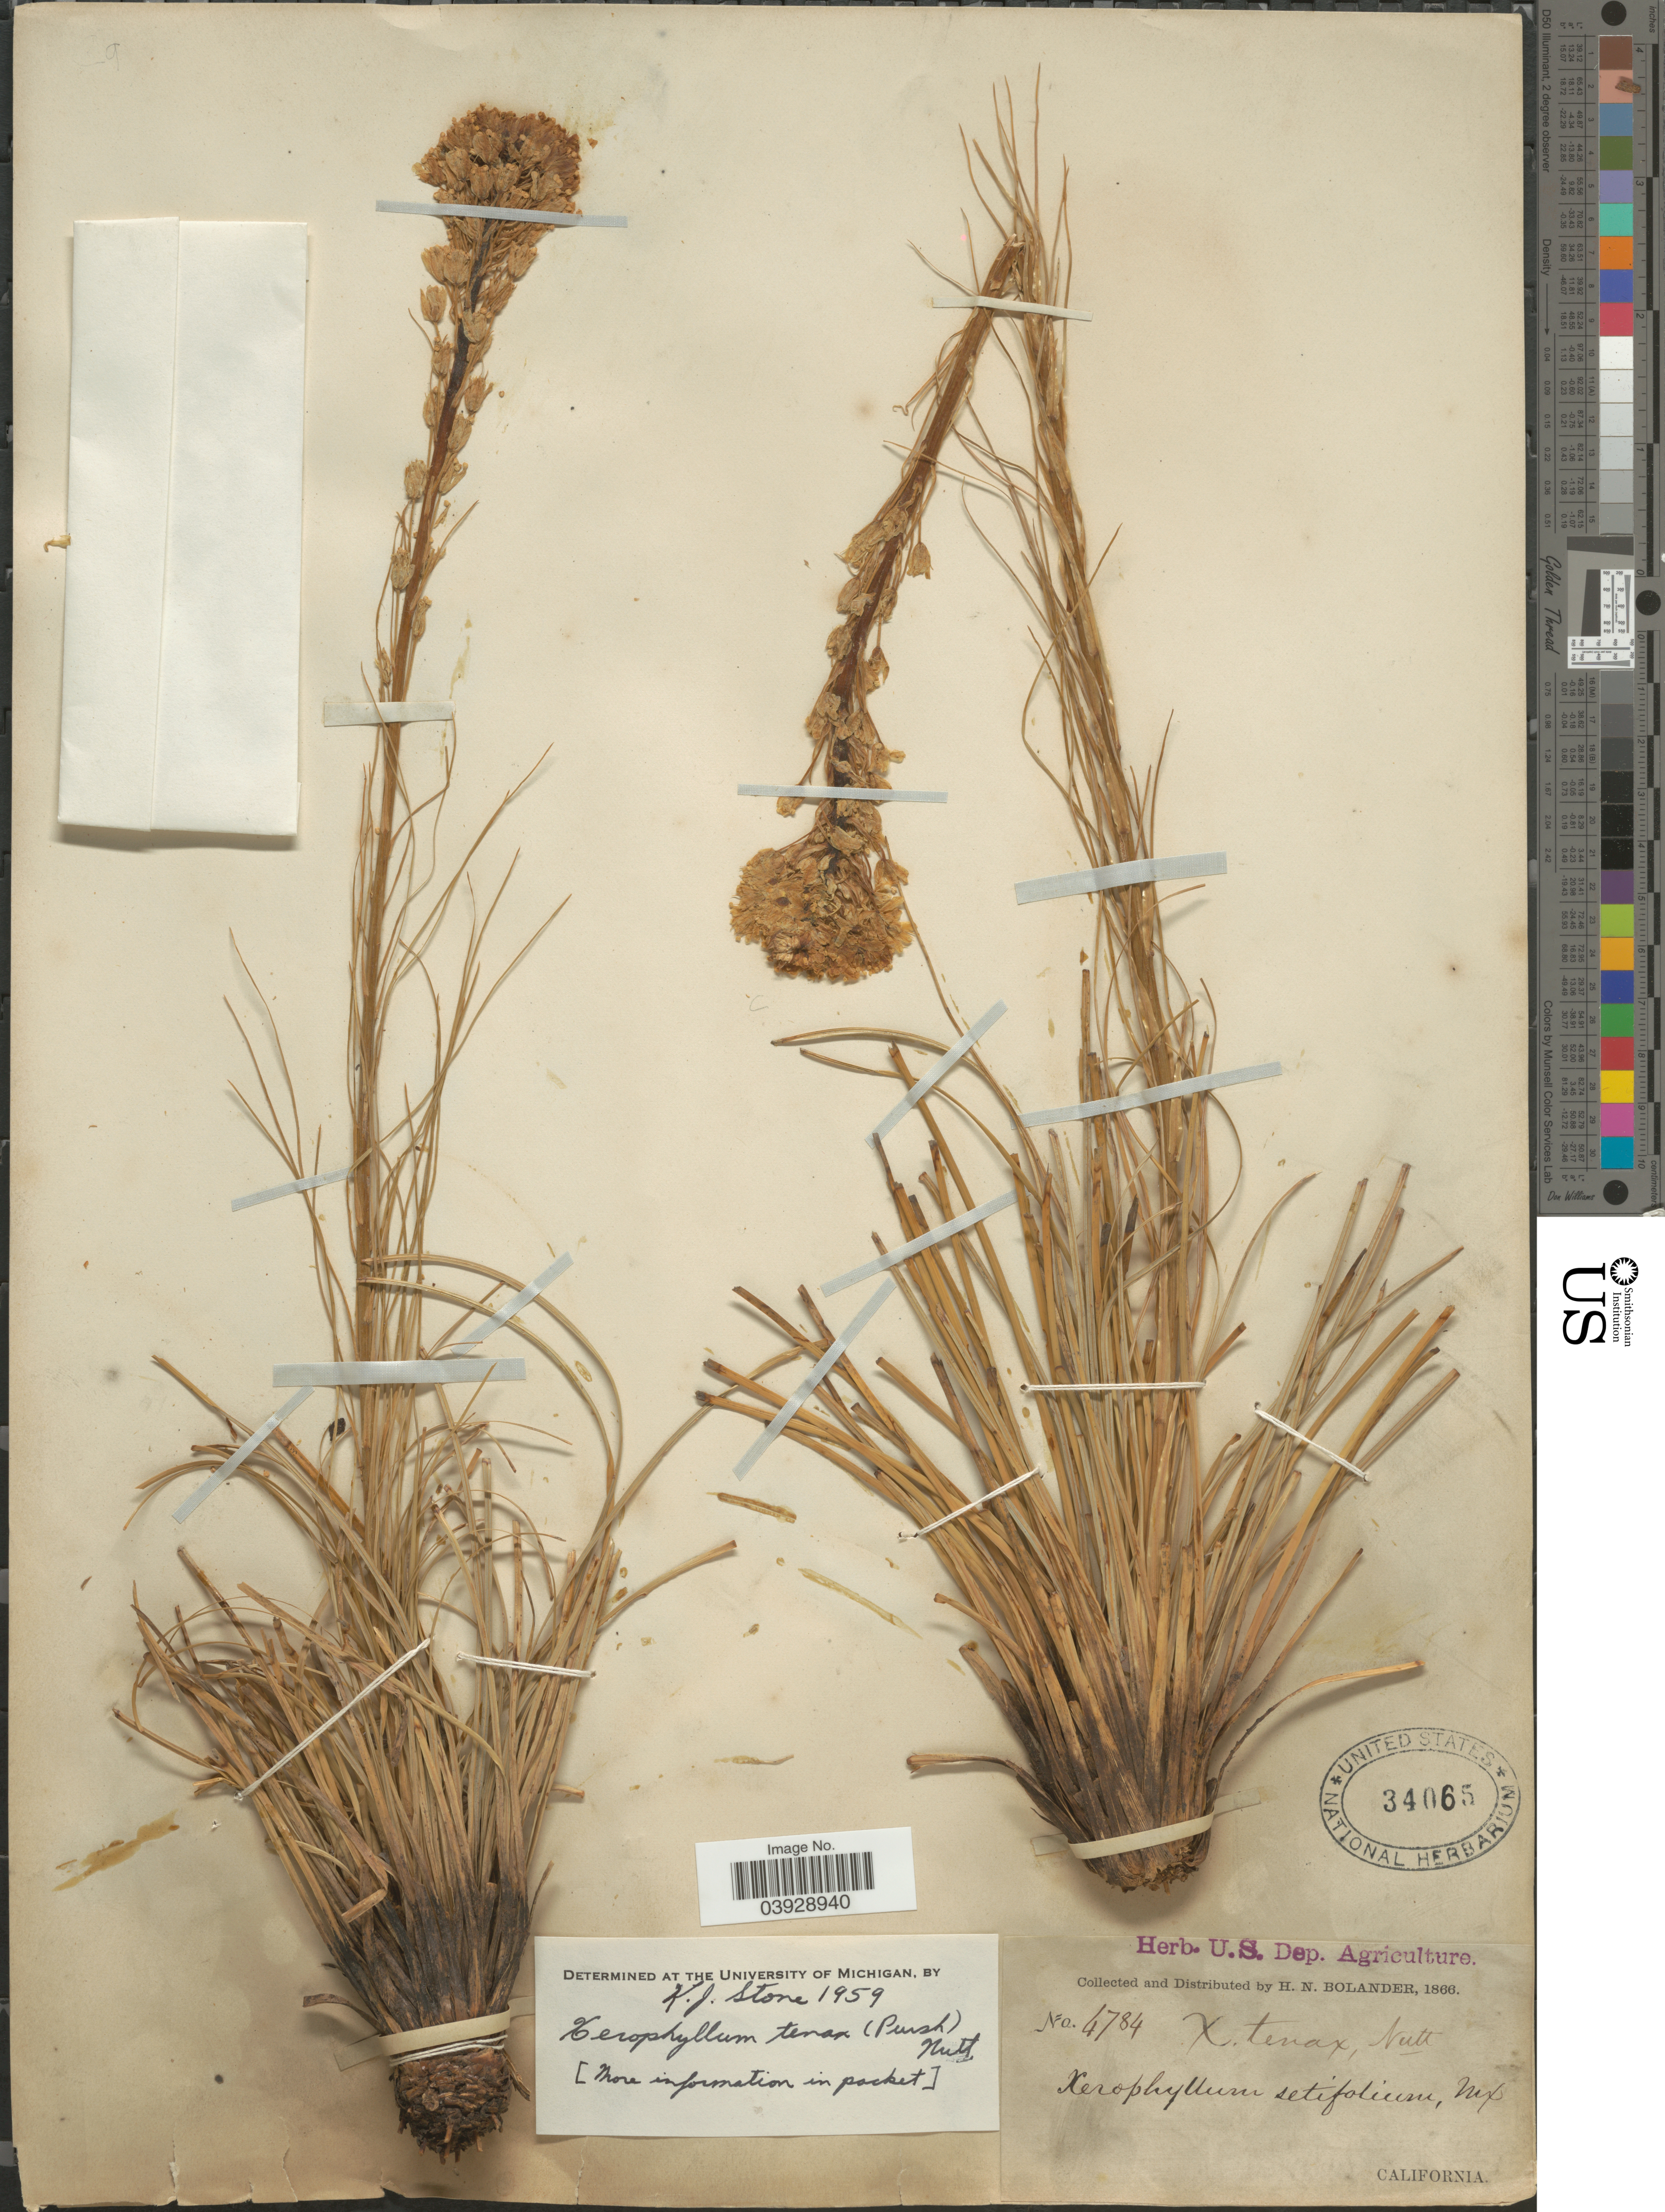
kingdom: Plantae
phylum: Tracheophyta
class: Liliopsida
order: Liliales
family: Melanthiaceae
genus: Xerophyllum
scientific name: Xerophyllum tenax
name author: (Pursh) Nutt.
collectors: H. Bolander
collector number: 4784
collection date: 1866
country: United States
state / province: California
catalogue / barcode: US 34065